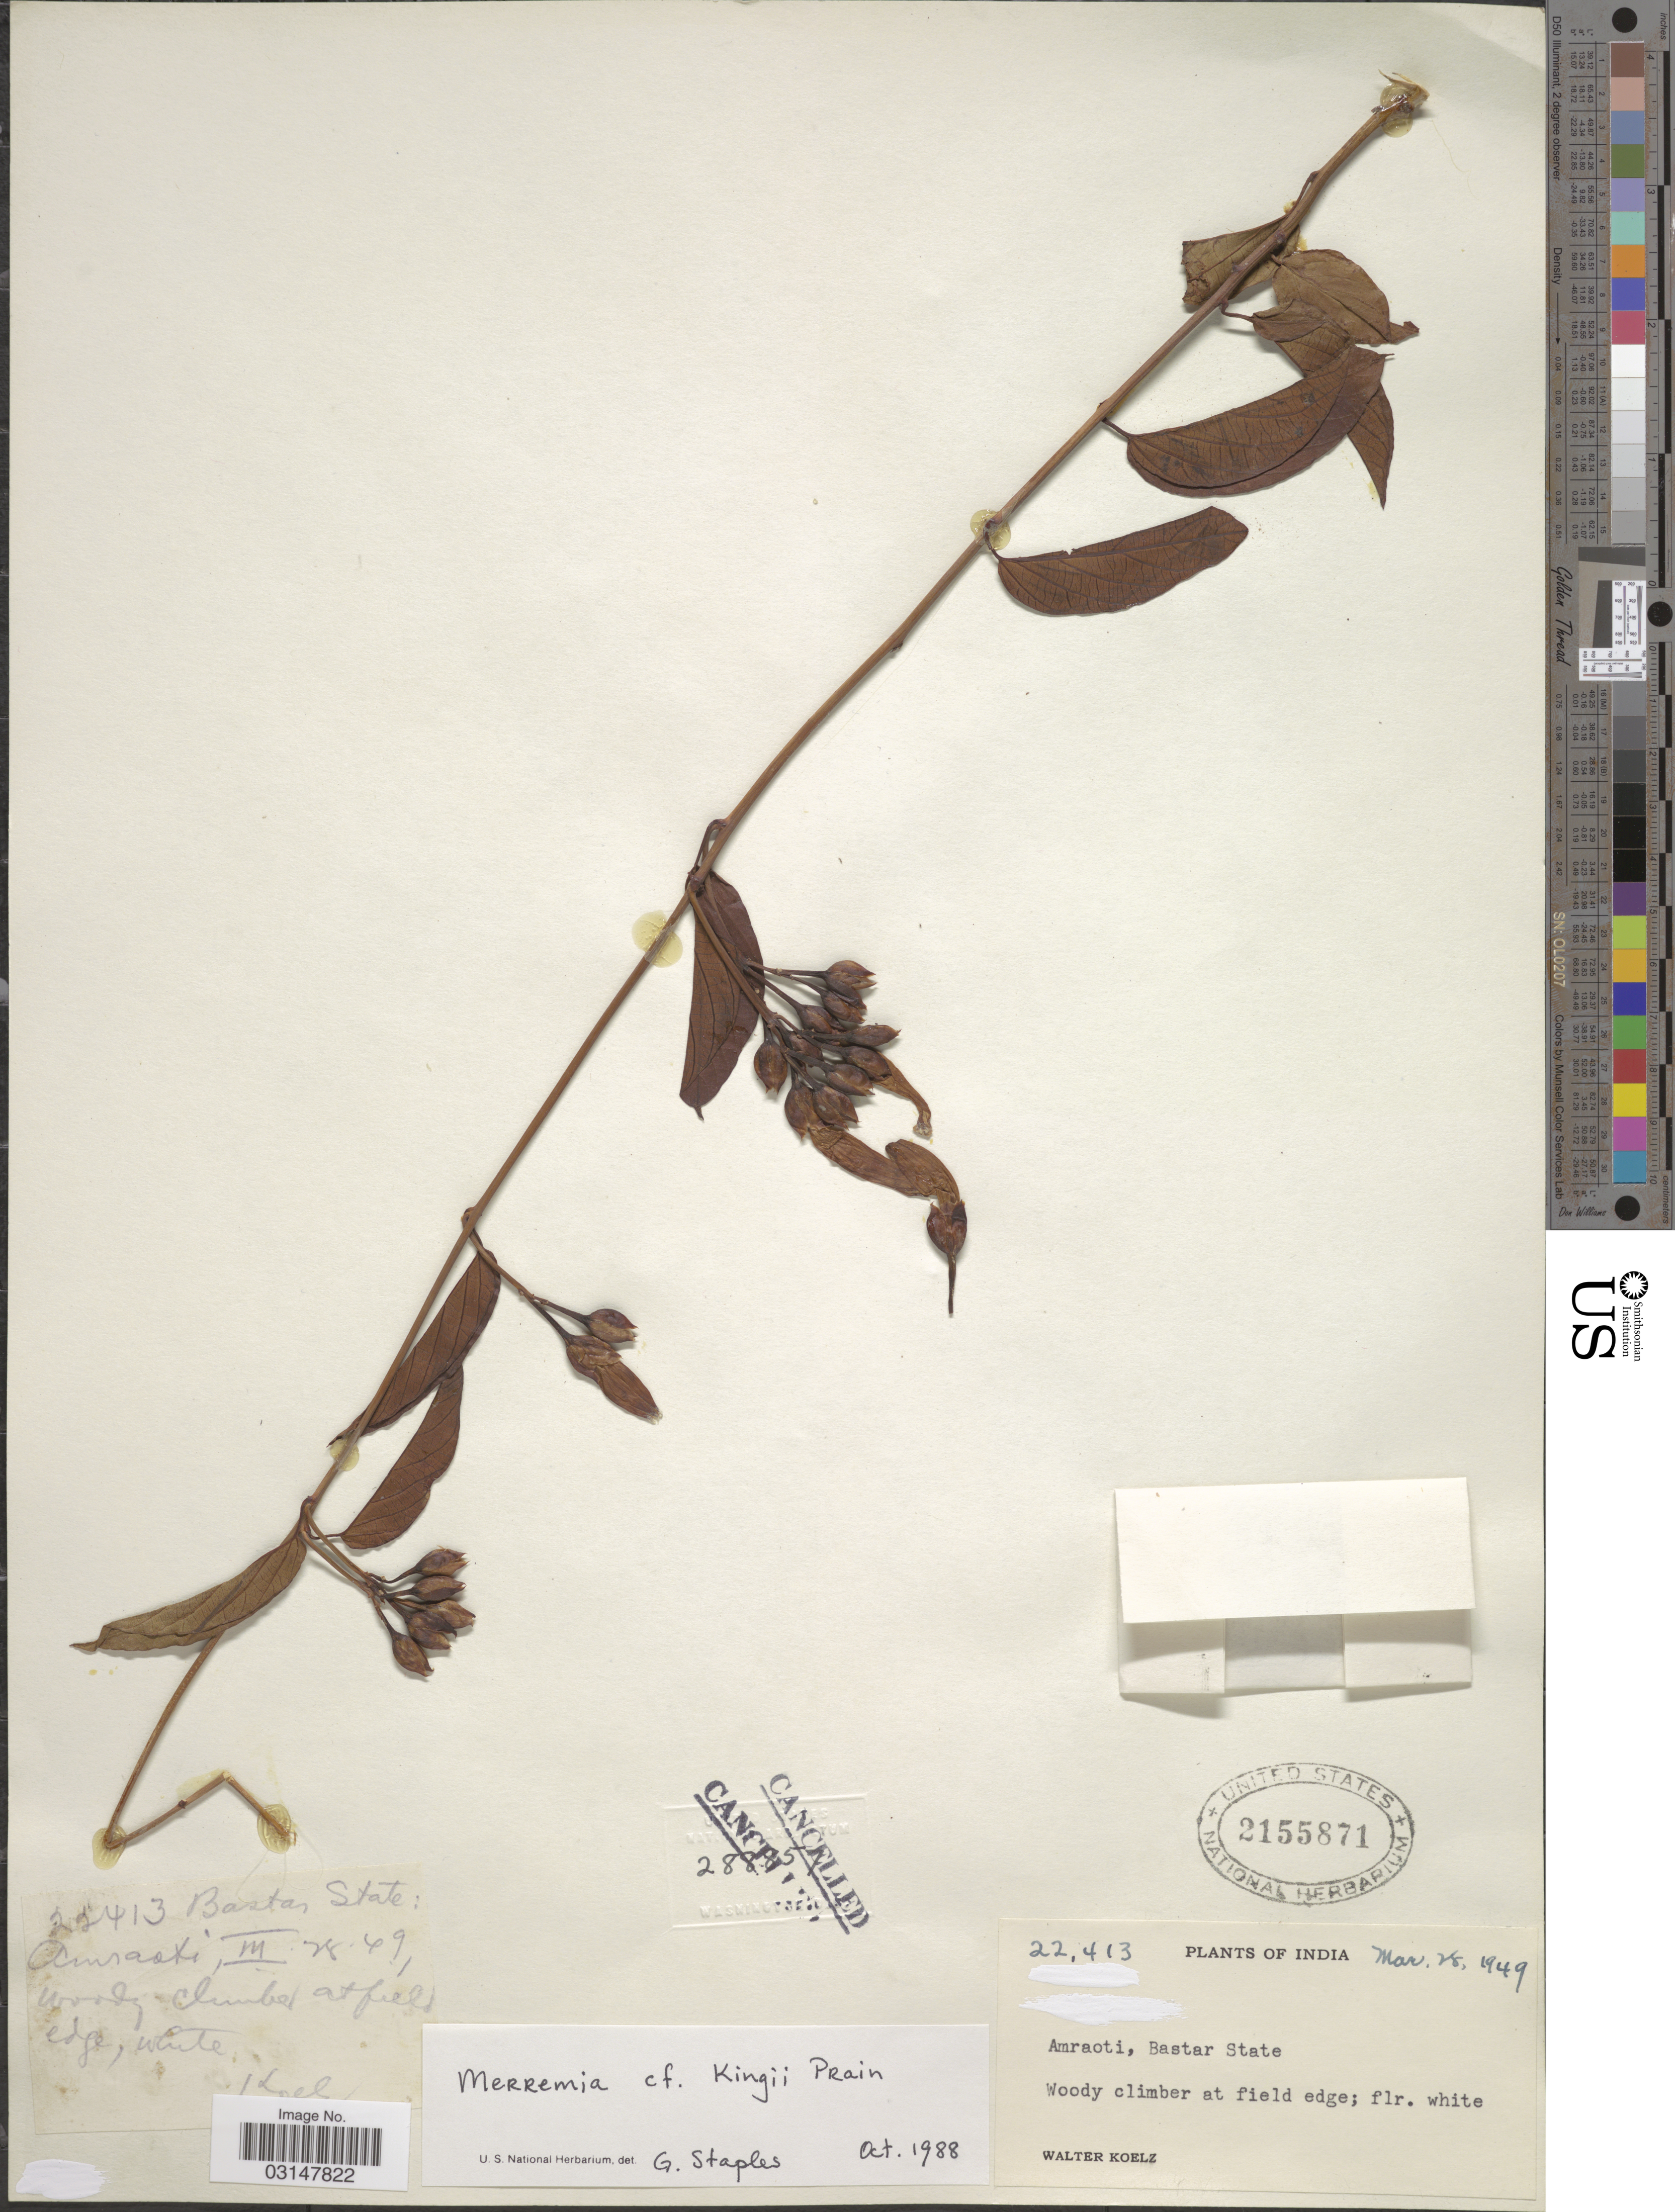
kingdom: Plantae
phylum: Tracheophyta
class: Magnoliopsida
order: Solanales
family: Convolvulaceae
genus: Camonea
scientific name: Camonea kingii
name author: (Prain) A. R. Simões & Staples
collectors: W. N. Koelz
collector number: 22413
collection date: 1949-03-28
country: India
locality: Amraoti, Bastar State.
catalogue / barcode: US 2155871